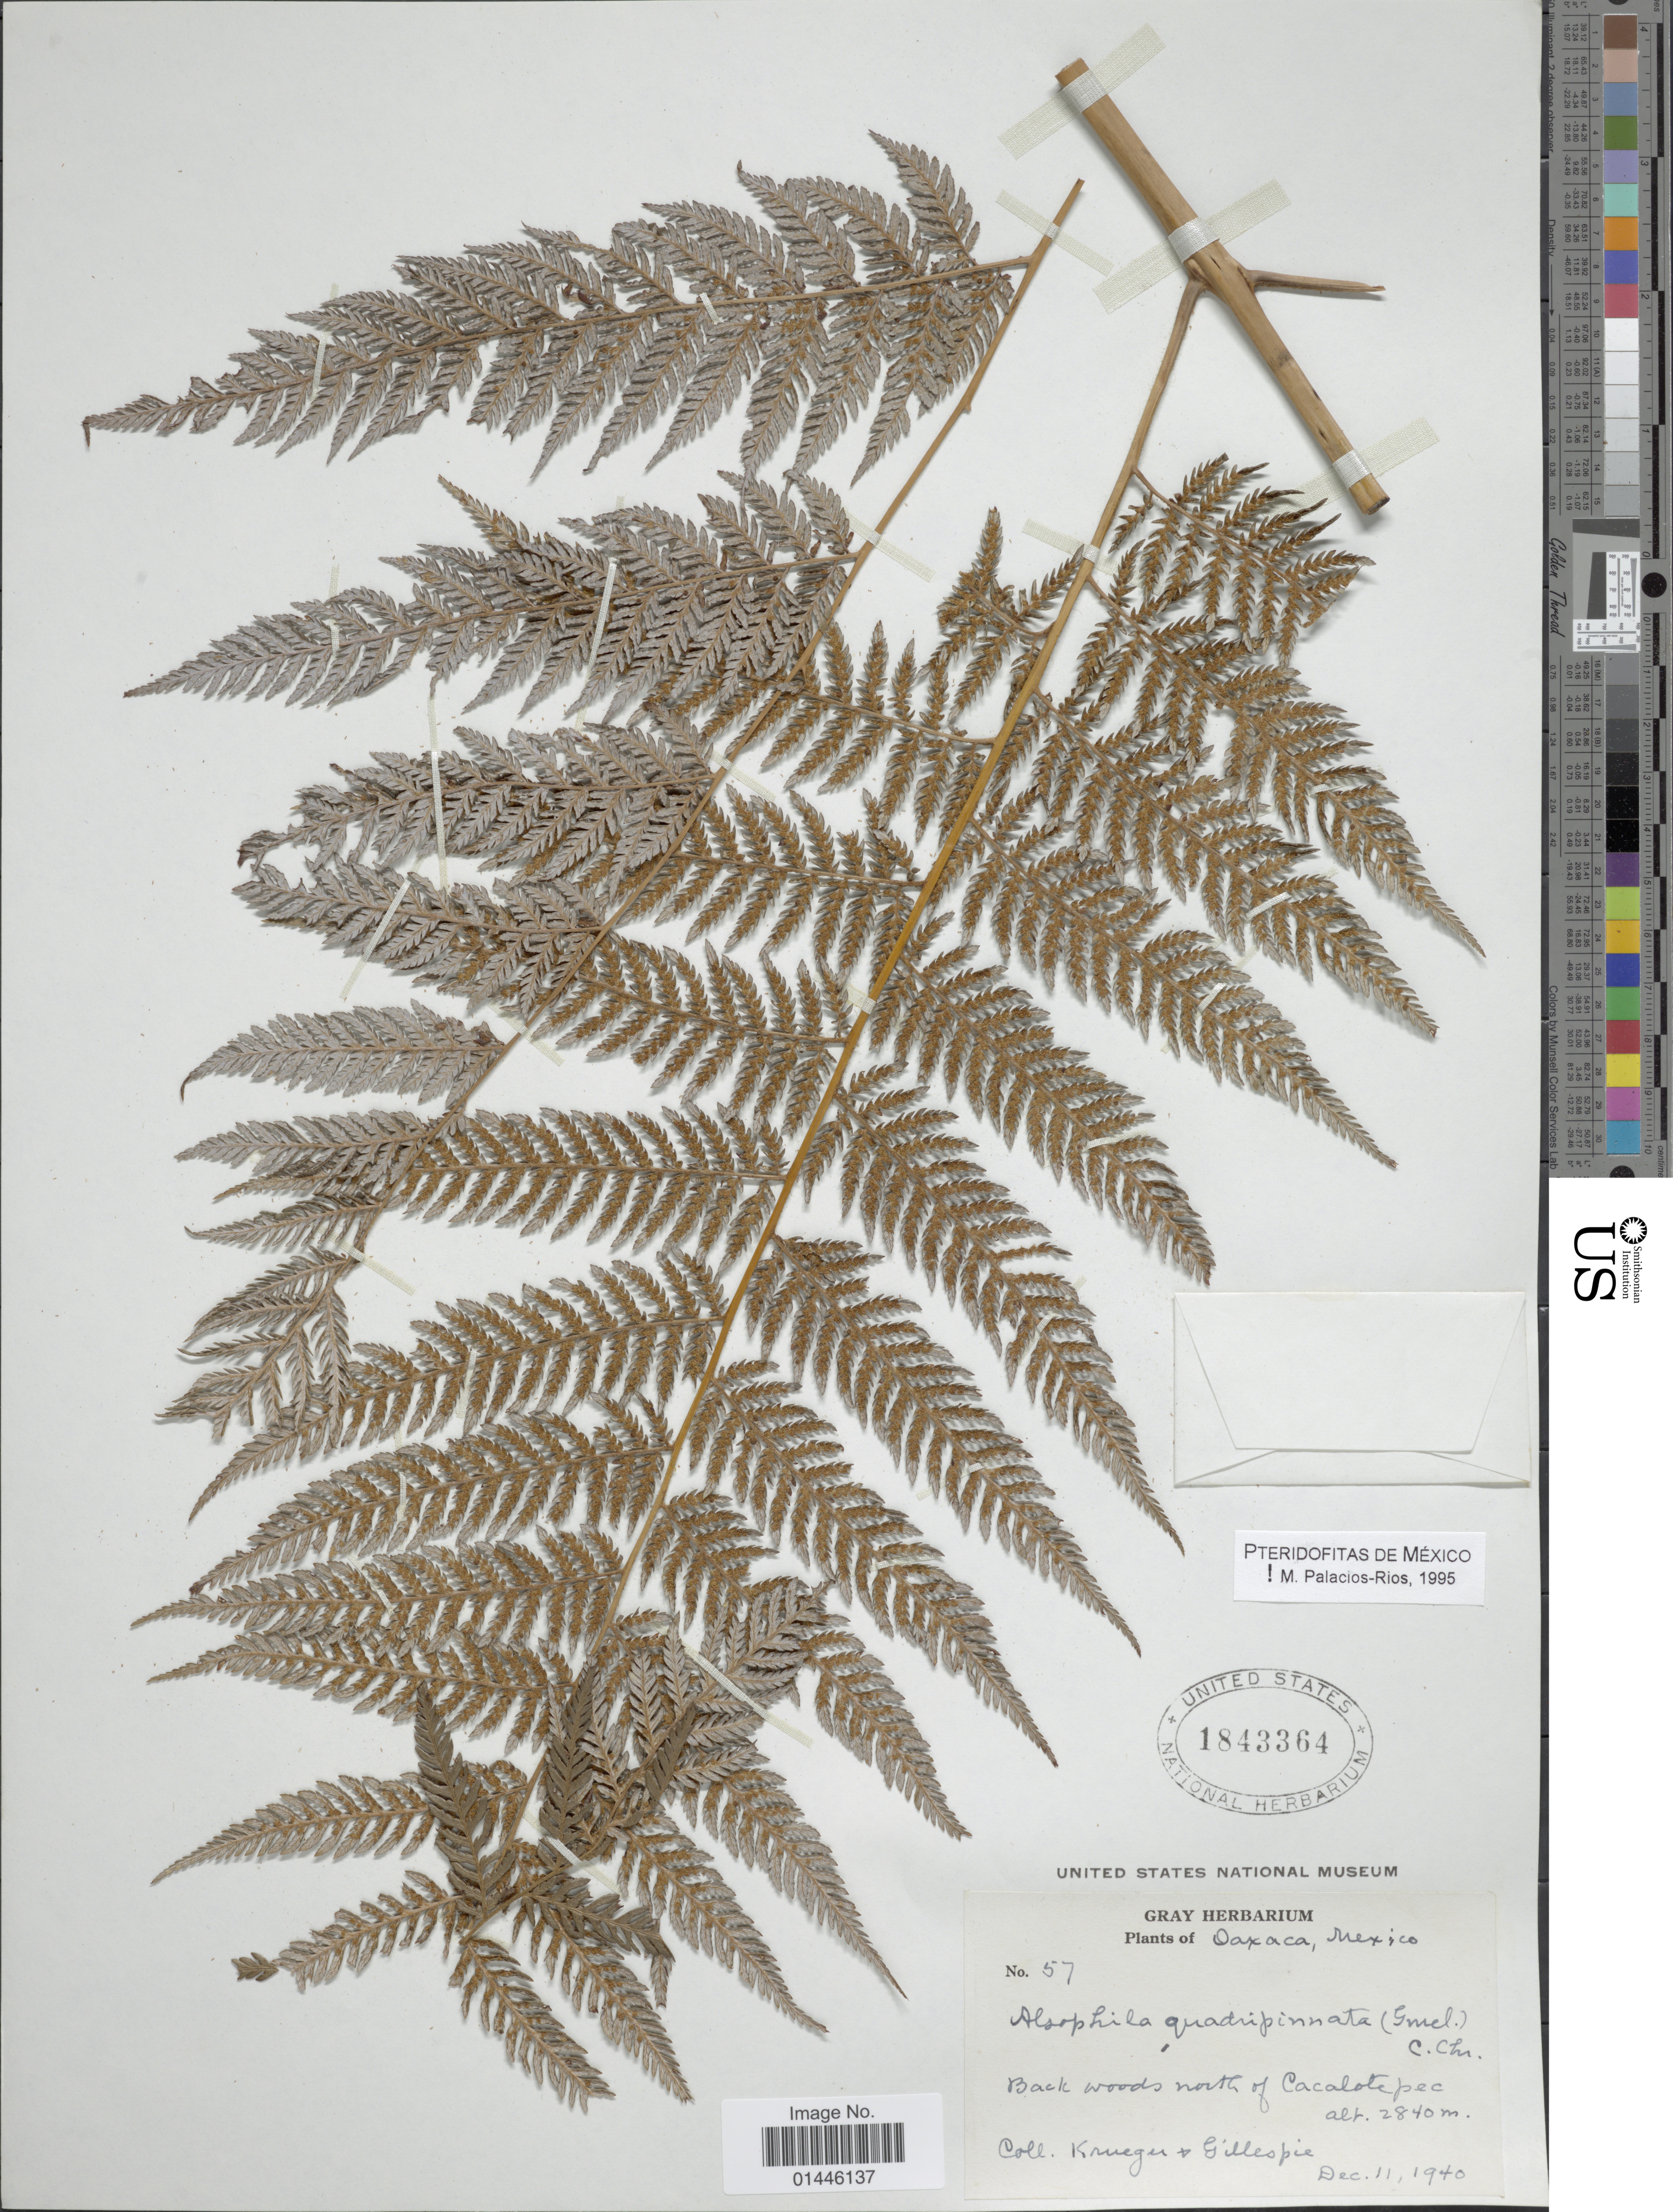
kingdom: Plantae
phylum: Tracheophyta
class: Polypodiopsida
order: Cyatheales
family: Dicksoniaceae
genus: Lophosoria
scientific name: Lophosoria quadripinnata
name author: (J.F. Gmel.) C. Chr.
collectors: Krueger & -- Gillespie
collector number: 57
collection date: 1940-12-11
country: Mexico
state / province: Oaxaca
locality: North of Cacalotepec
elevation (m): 2840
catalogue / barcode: US 1843364